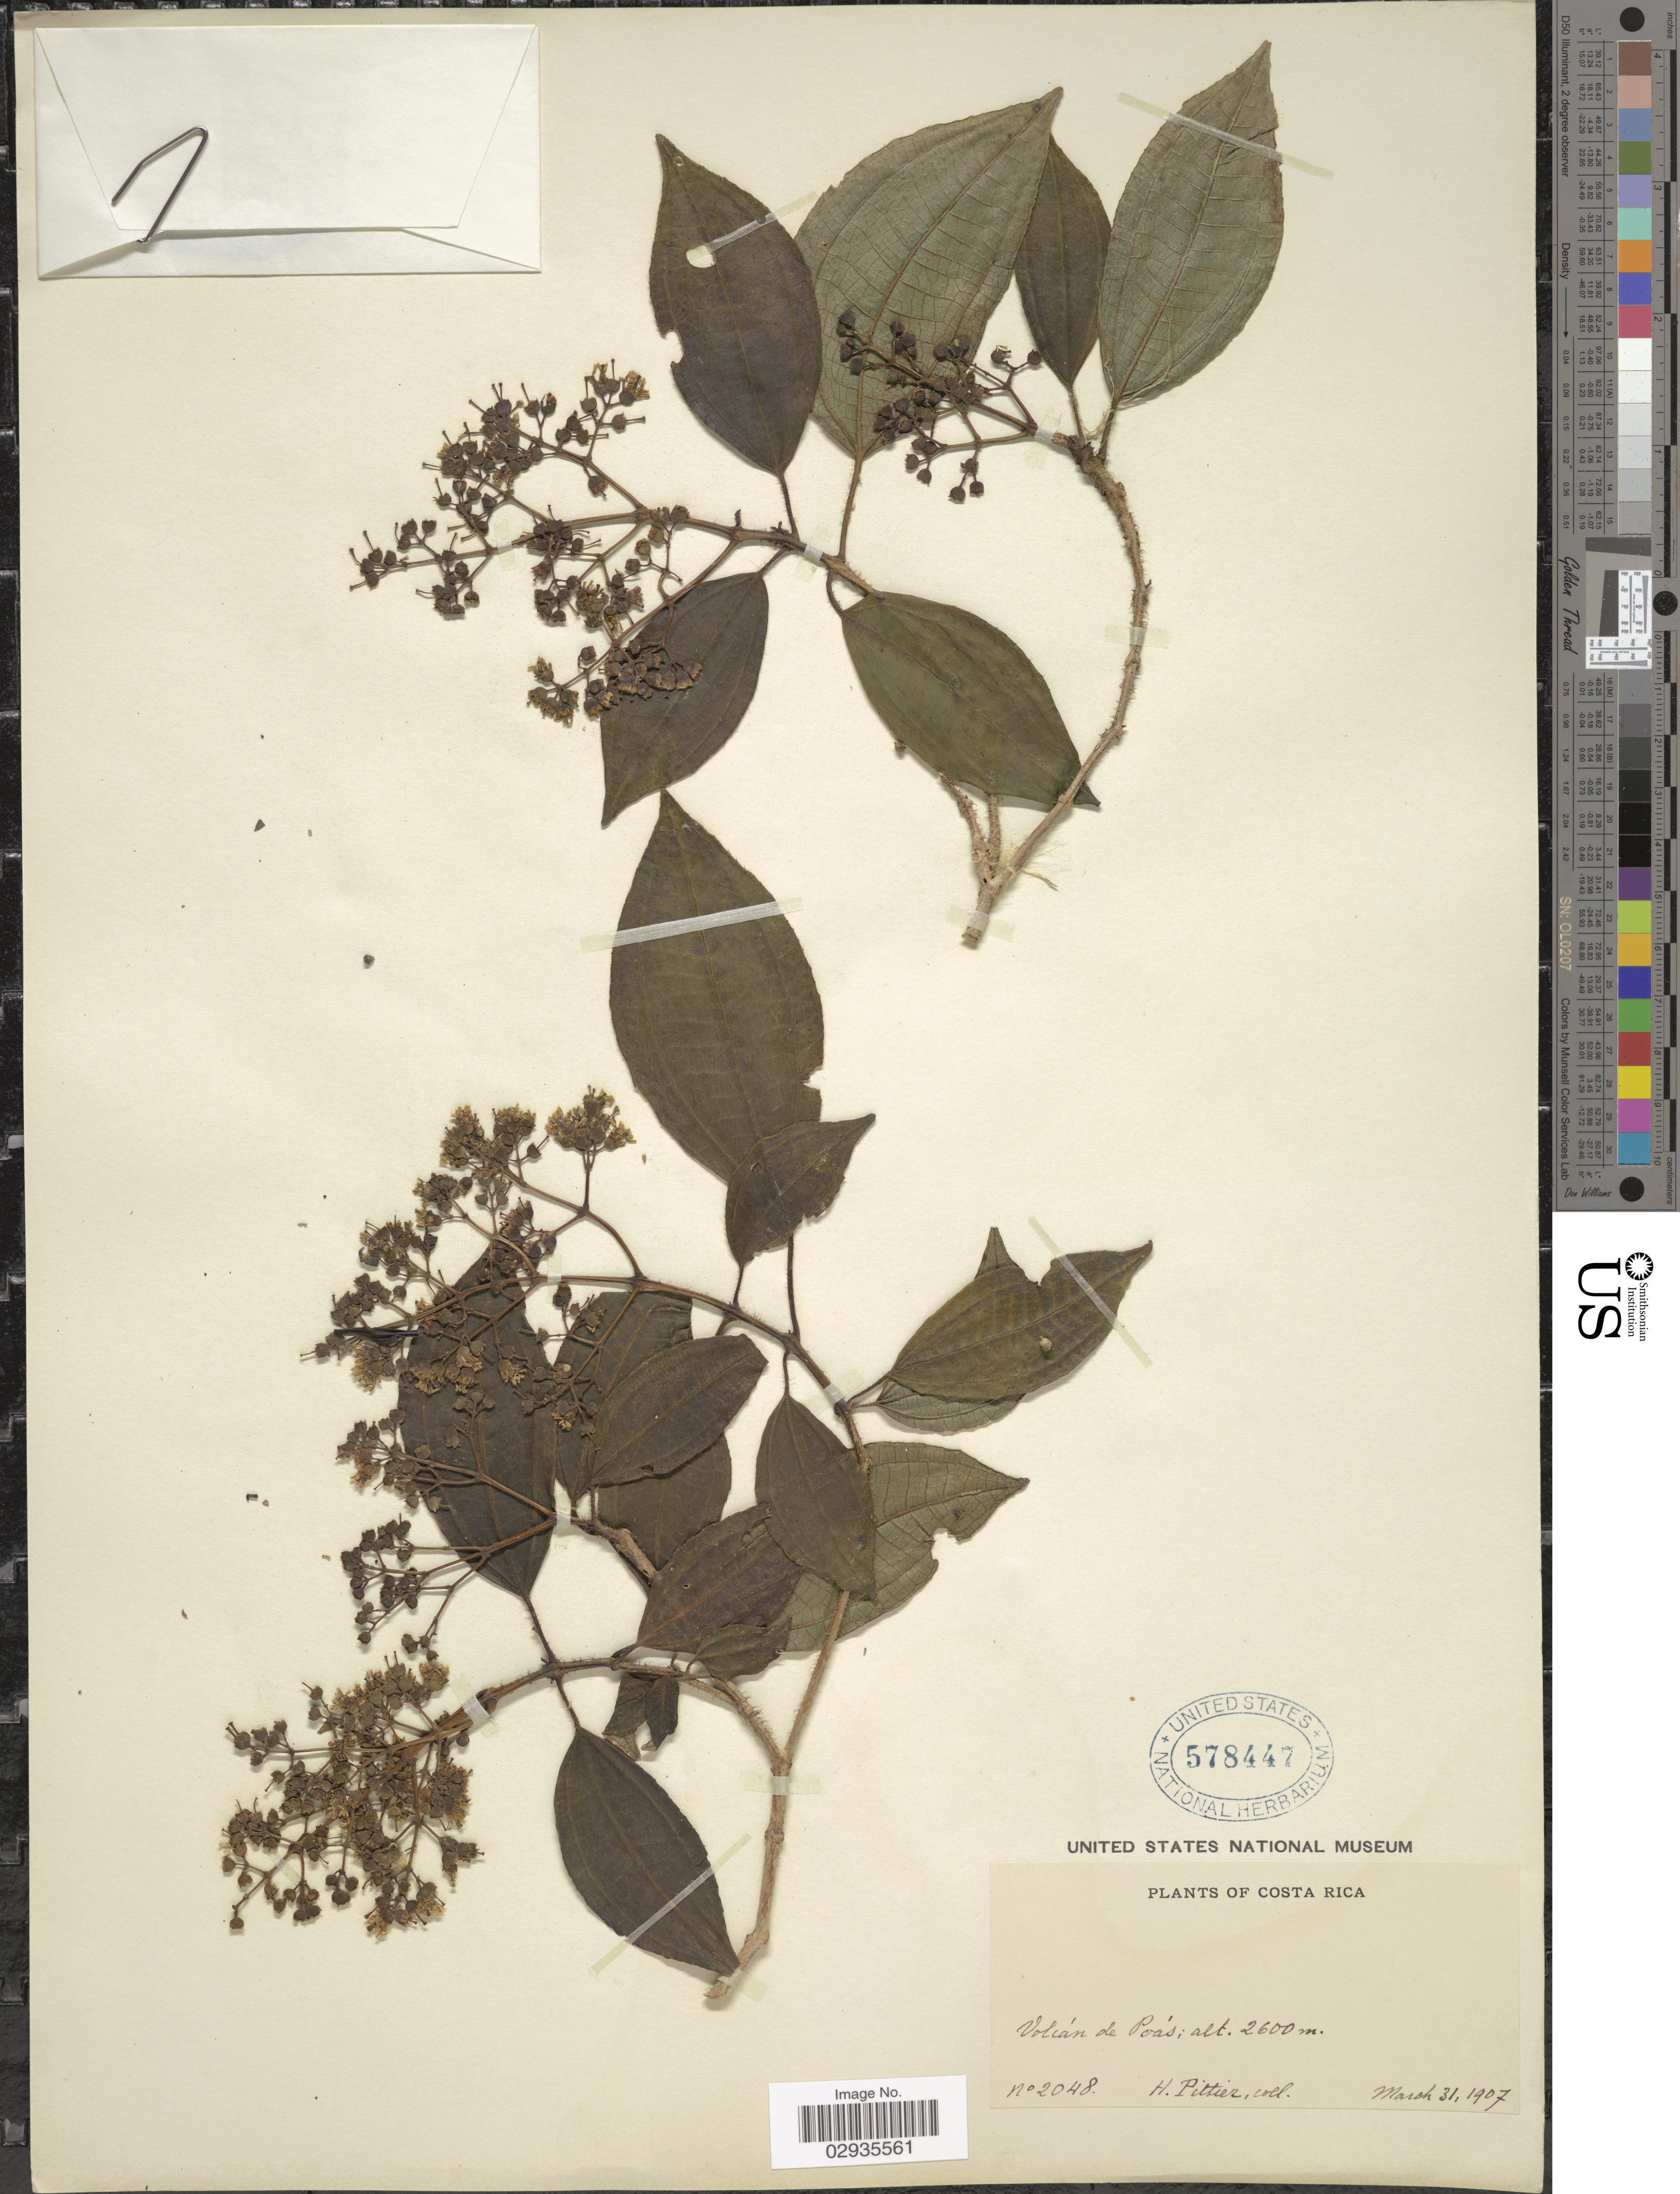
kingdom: Plantae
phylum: Tracheophyta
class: Magnoliopsida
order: Myrtales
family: Melastomataceae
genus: Miconia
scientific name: Miconia sp.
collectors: H. F. Pittier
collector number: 2048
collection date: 1907-03-31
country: Costa Rica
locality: Volcán de Poás.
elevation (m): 2600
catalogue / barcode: US 578447